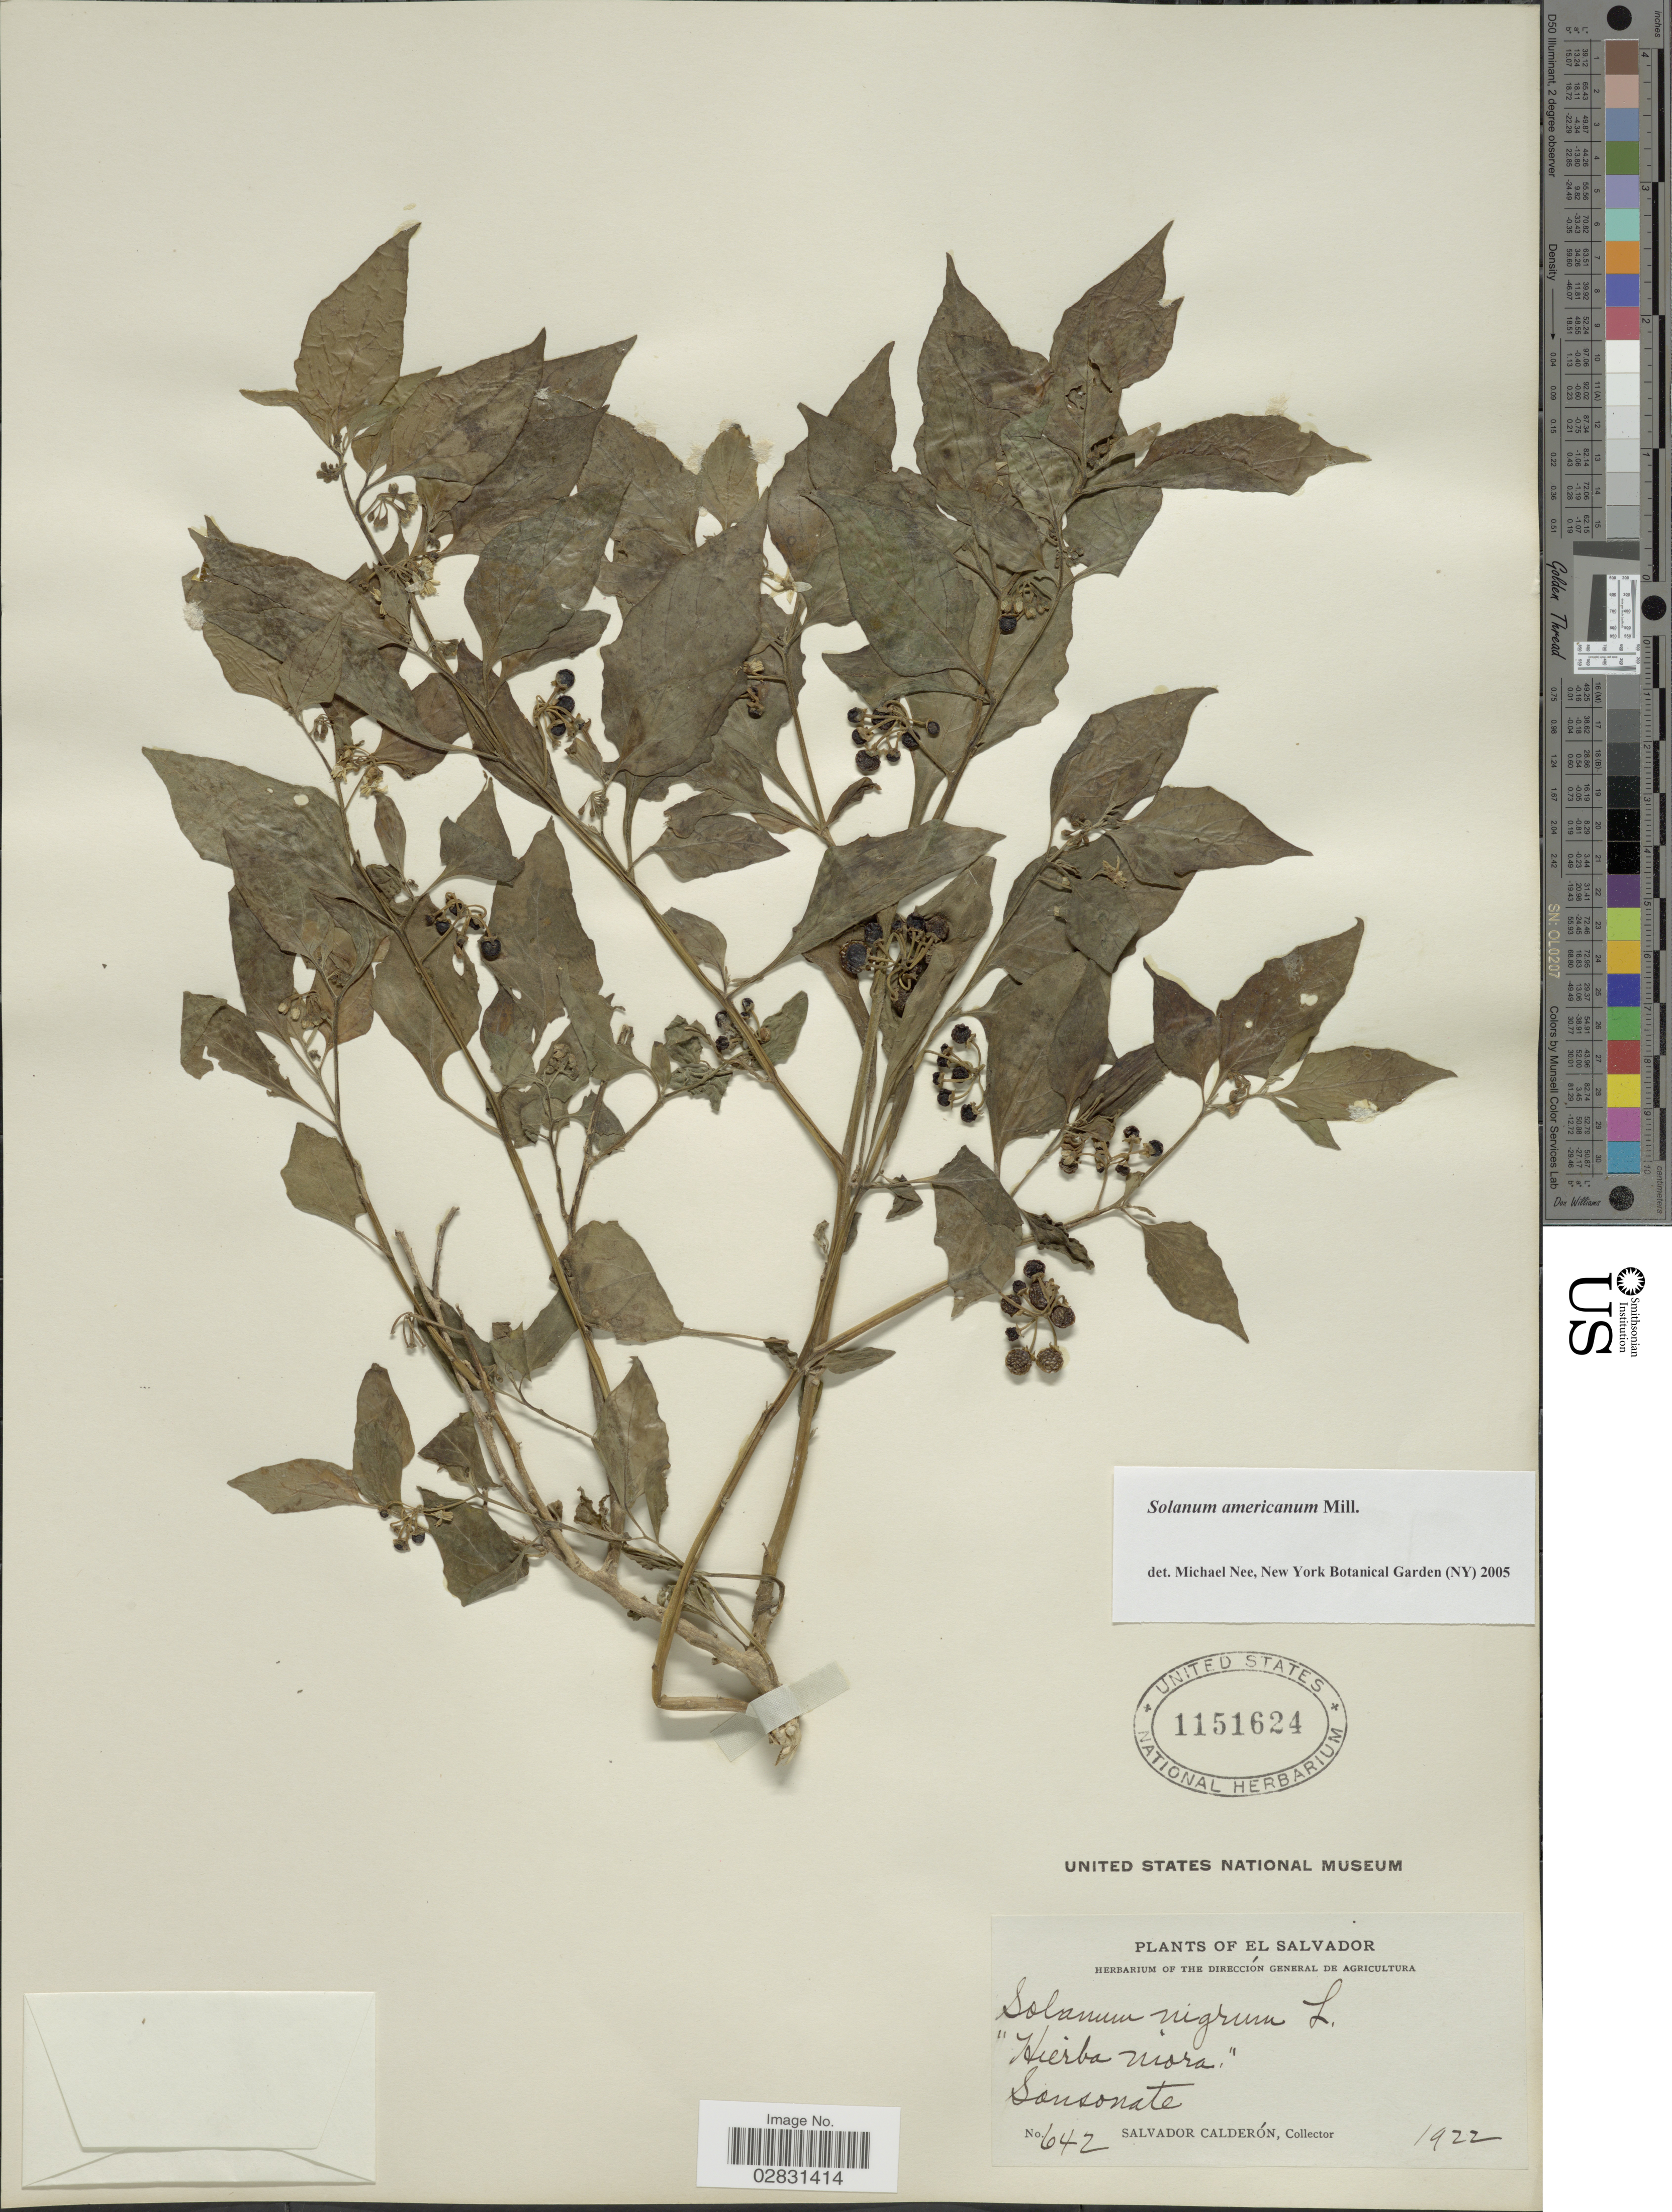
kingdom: Plantae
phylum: Tracheophyta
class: Magnoliopsida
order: Solanales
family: Solanaceae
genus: Solanum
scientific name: Solanum americanum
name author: Mill.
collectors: S. Calderón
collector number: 642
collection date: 1922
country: El Salvador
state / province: Sonsonate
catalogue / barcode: US 1151624